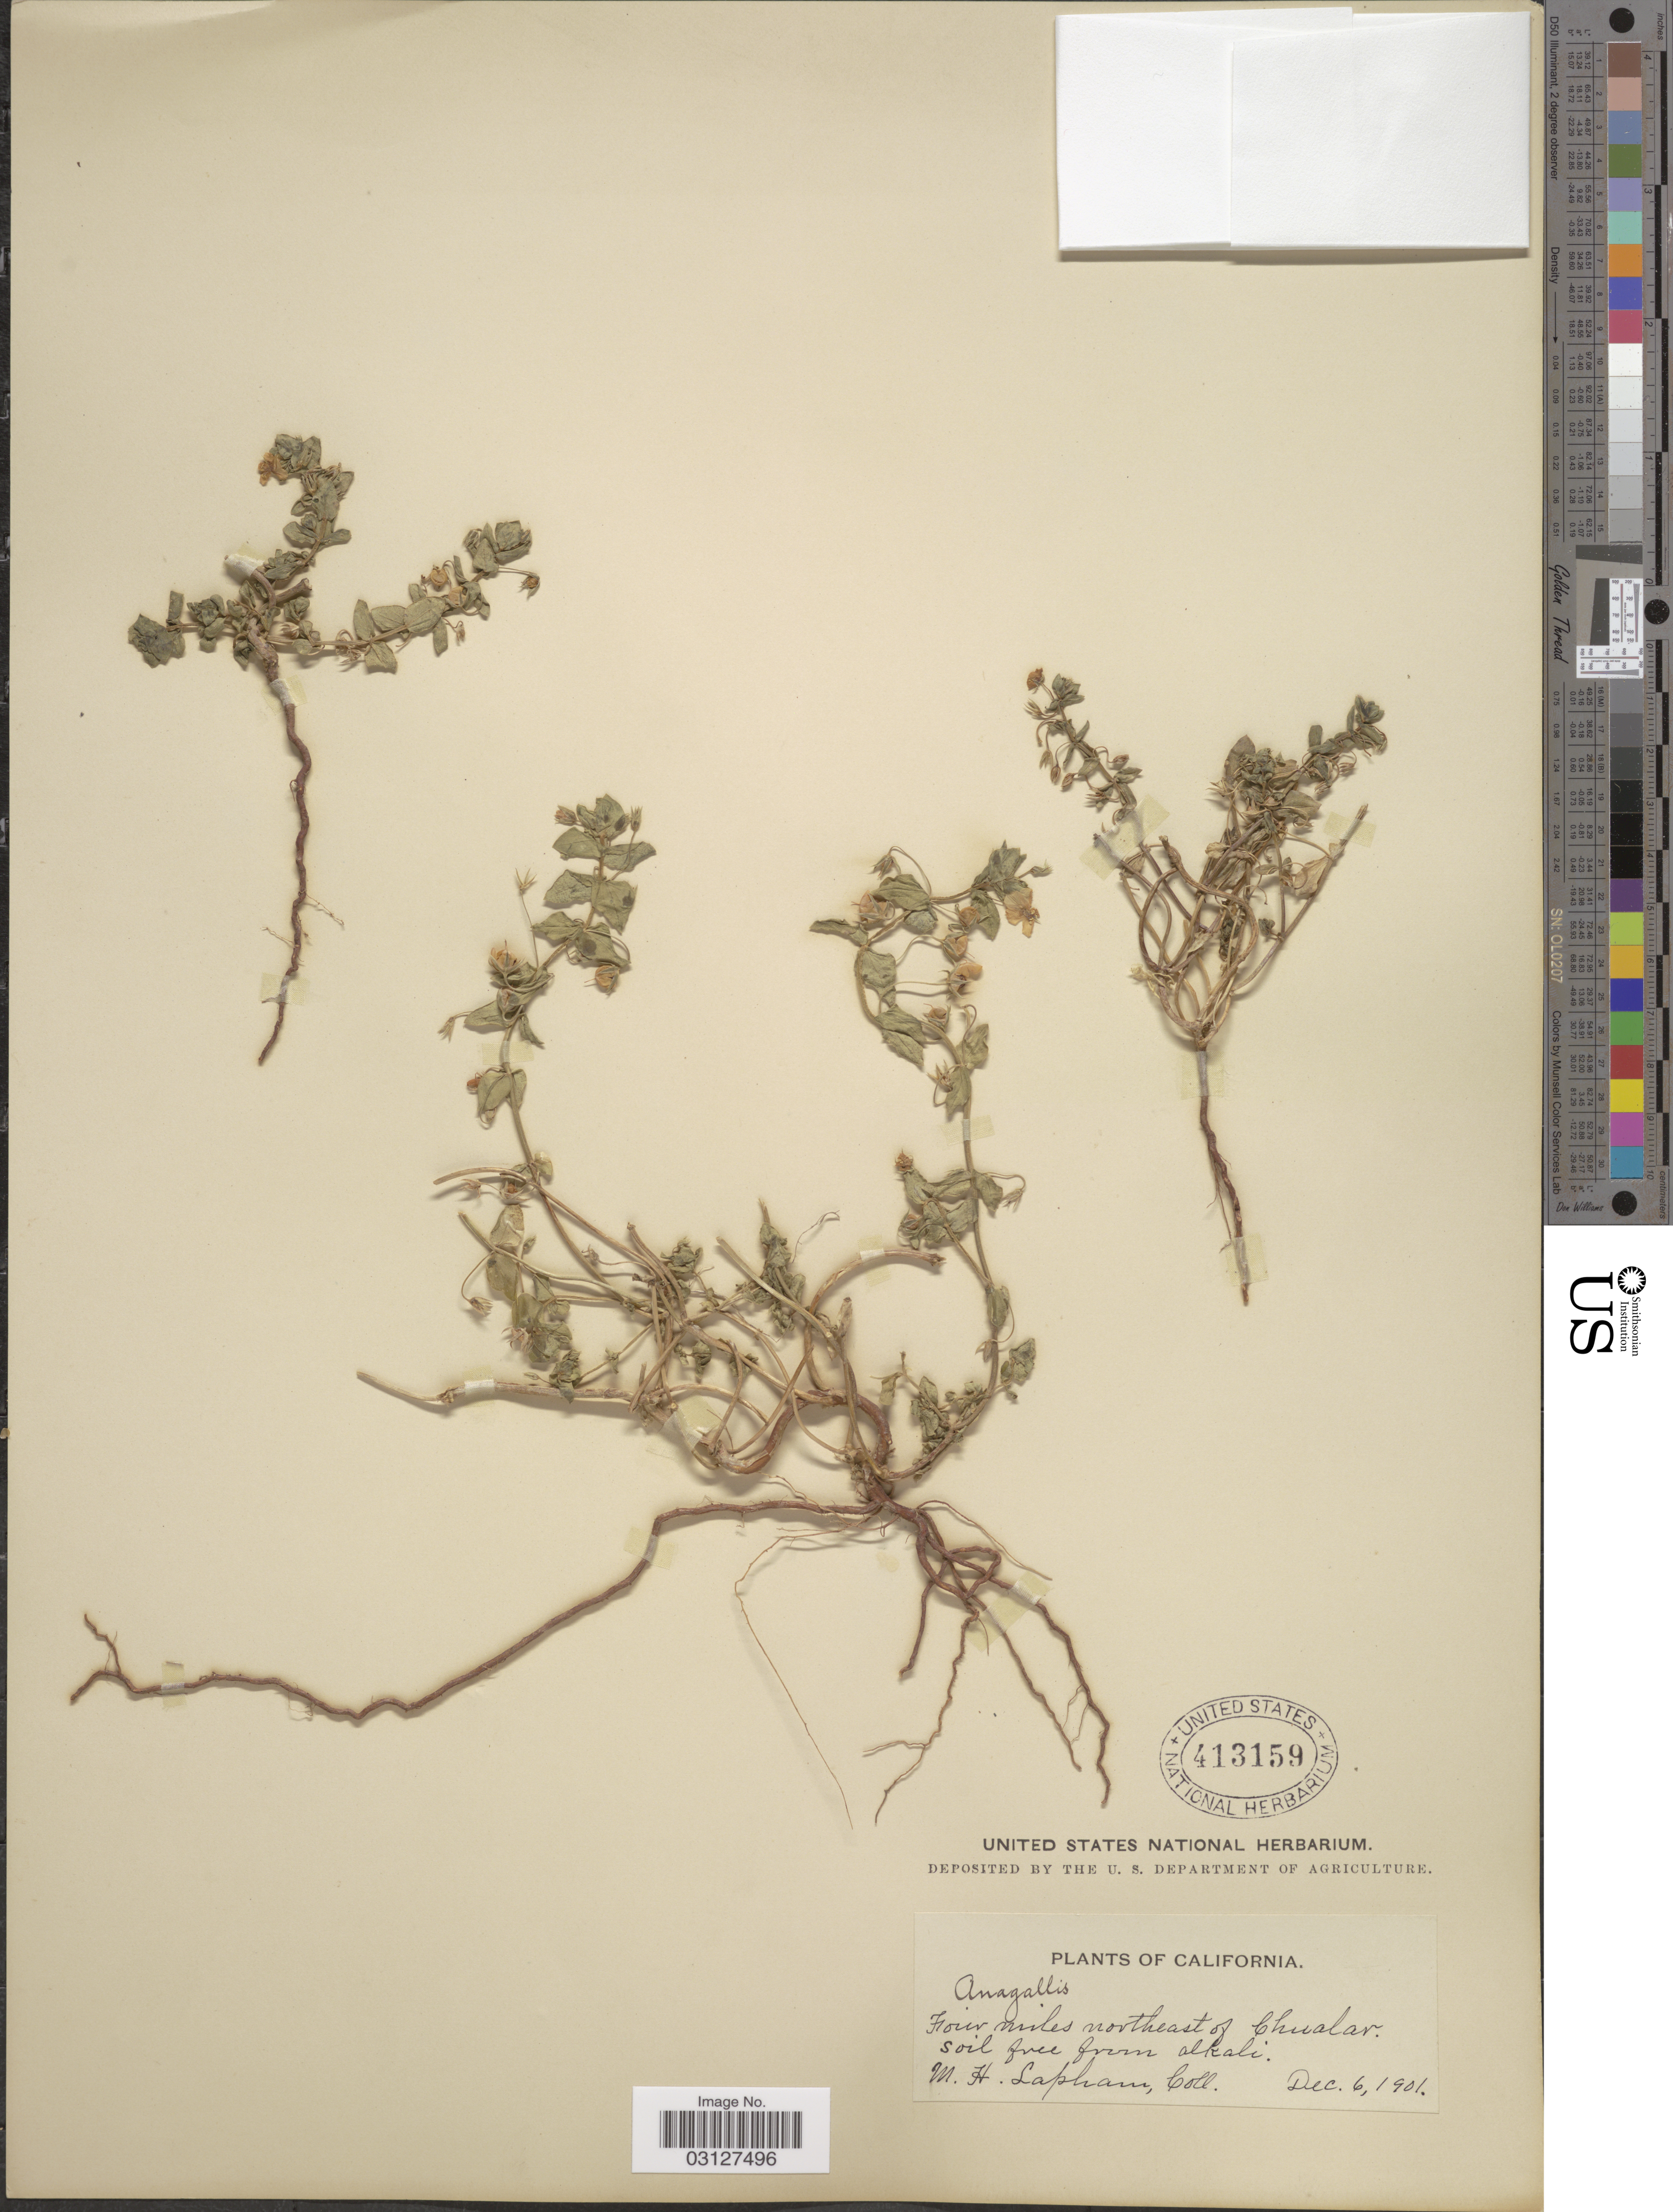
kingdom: Plantae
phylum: Tracheophyta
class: Magnoliopsida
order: Ericales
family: Primulaceae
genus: Anagallis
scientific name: Anagallis arvensis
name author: L.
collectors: M. Lapham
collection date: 1901-12-06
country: United States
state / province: California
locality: Four miles northeast of Chualar.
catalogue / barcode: US 413159